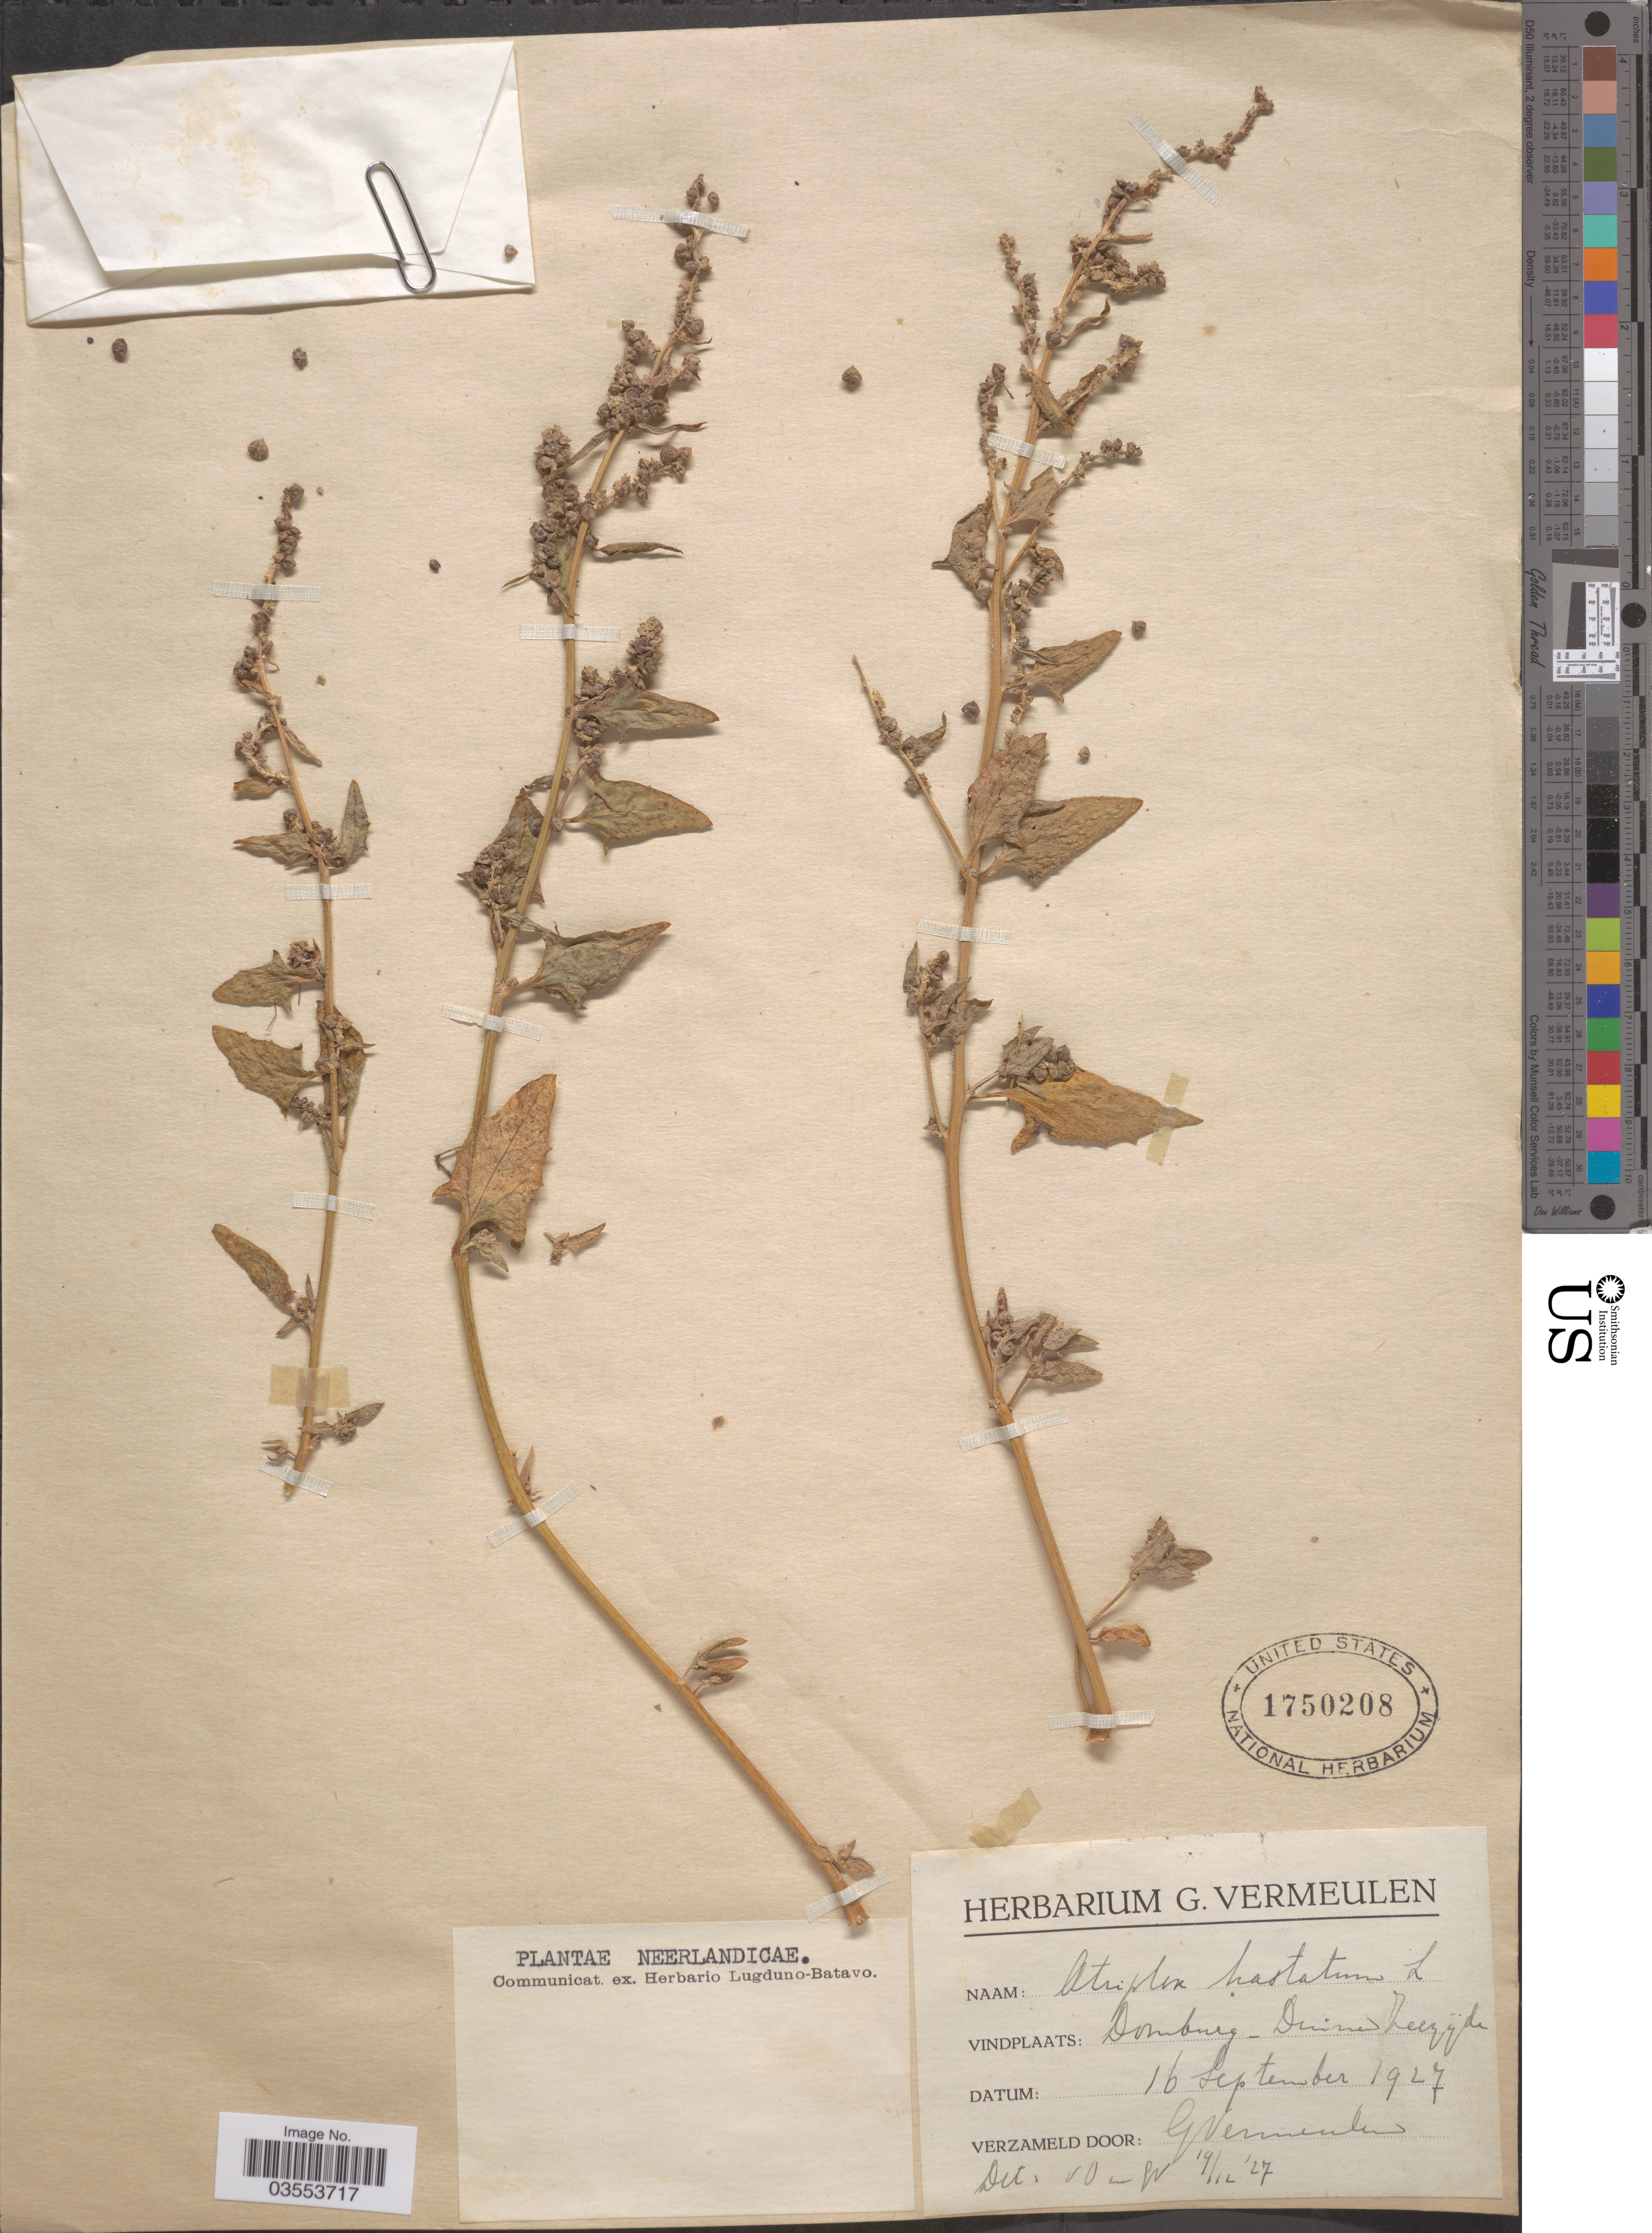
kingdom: Plantae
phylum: Tracheophyta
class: Magnoliopsida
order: Caryophyllales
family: Amaranthaceae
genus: Atriplex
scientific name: Atriplex hastata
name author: L.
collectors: G. Vermeulen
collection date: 1927-09-16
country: Netherlands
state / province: Zeeland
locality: Domburg-Duinen Zeezijde.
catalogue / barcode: US 1750208